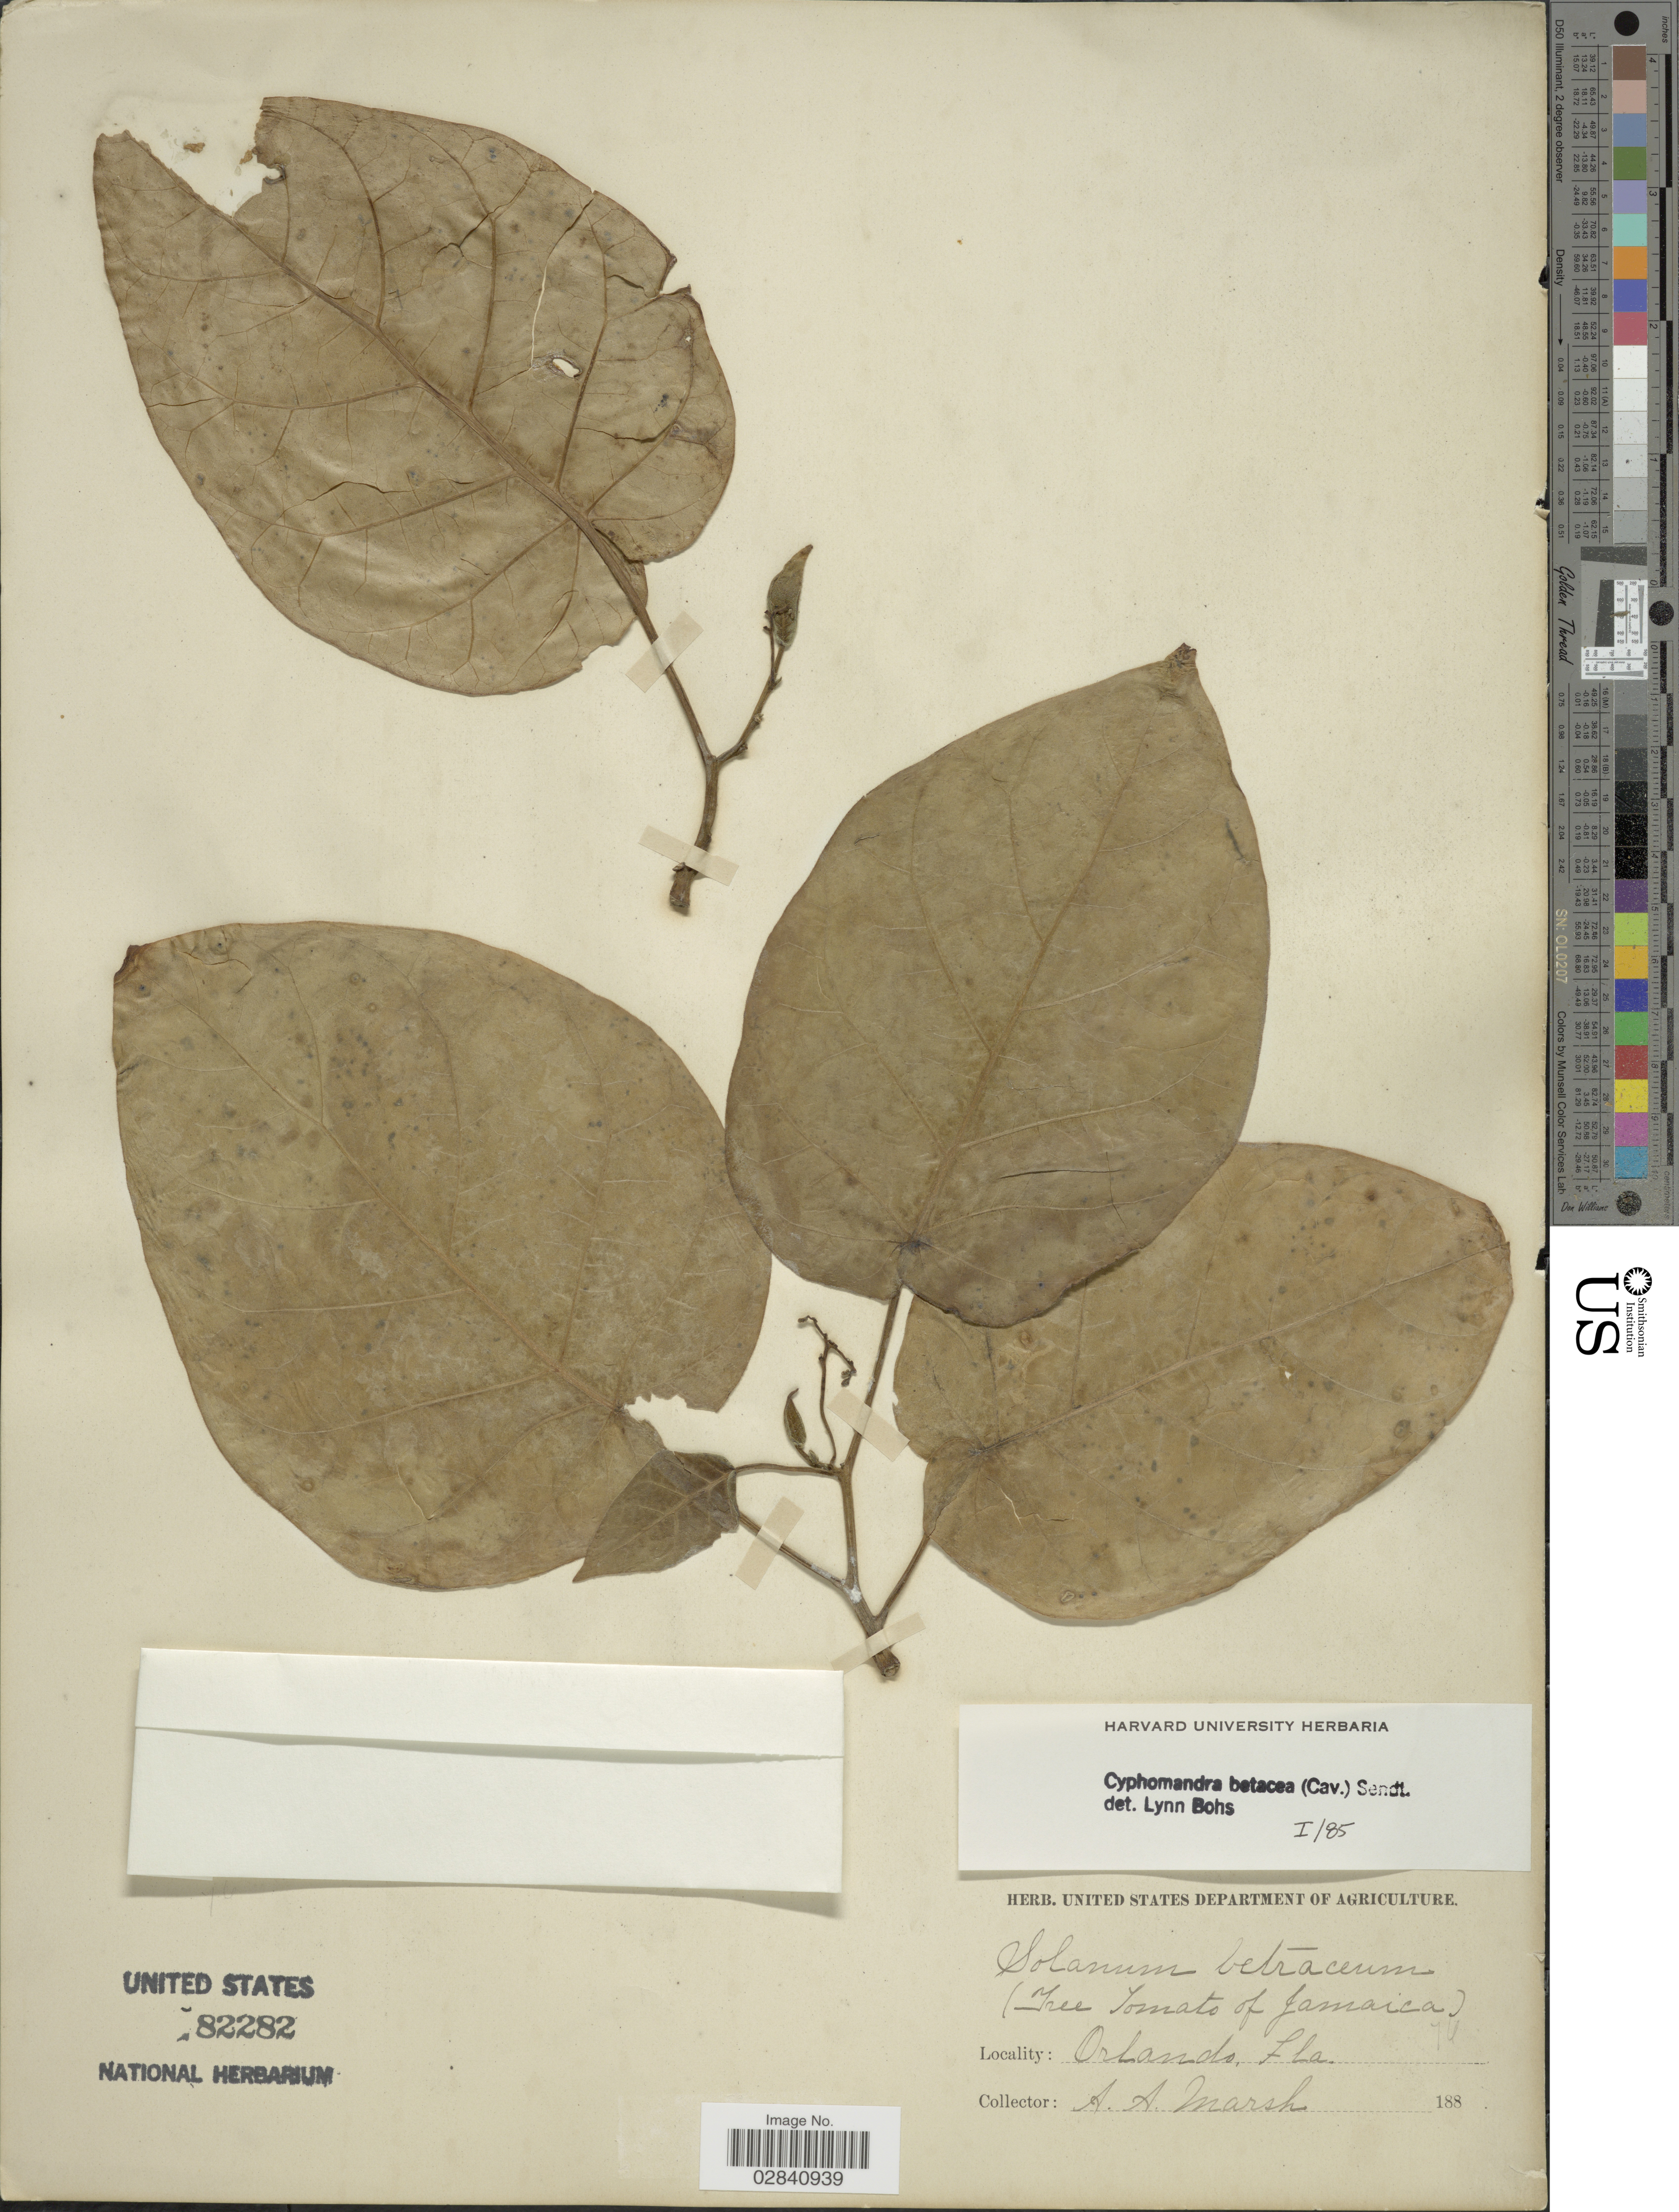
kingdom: Plantae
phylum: Tracheophyta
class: Magnoliopsida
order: Solanales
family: Solanaceae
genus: Cyphomandra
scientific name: Cyphomandra betacea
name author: (Cav.) Sendtn.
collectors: A. Marsh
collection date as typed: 188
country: United States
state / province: Florida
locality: Orlando.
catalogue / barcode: US 82282